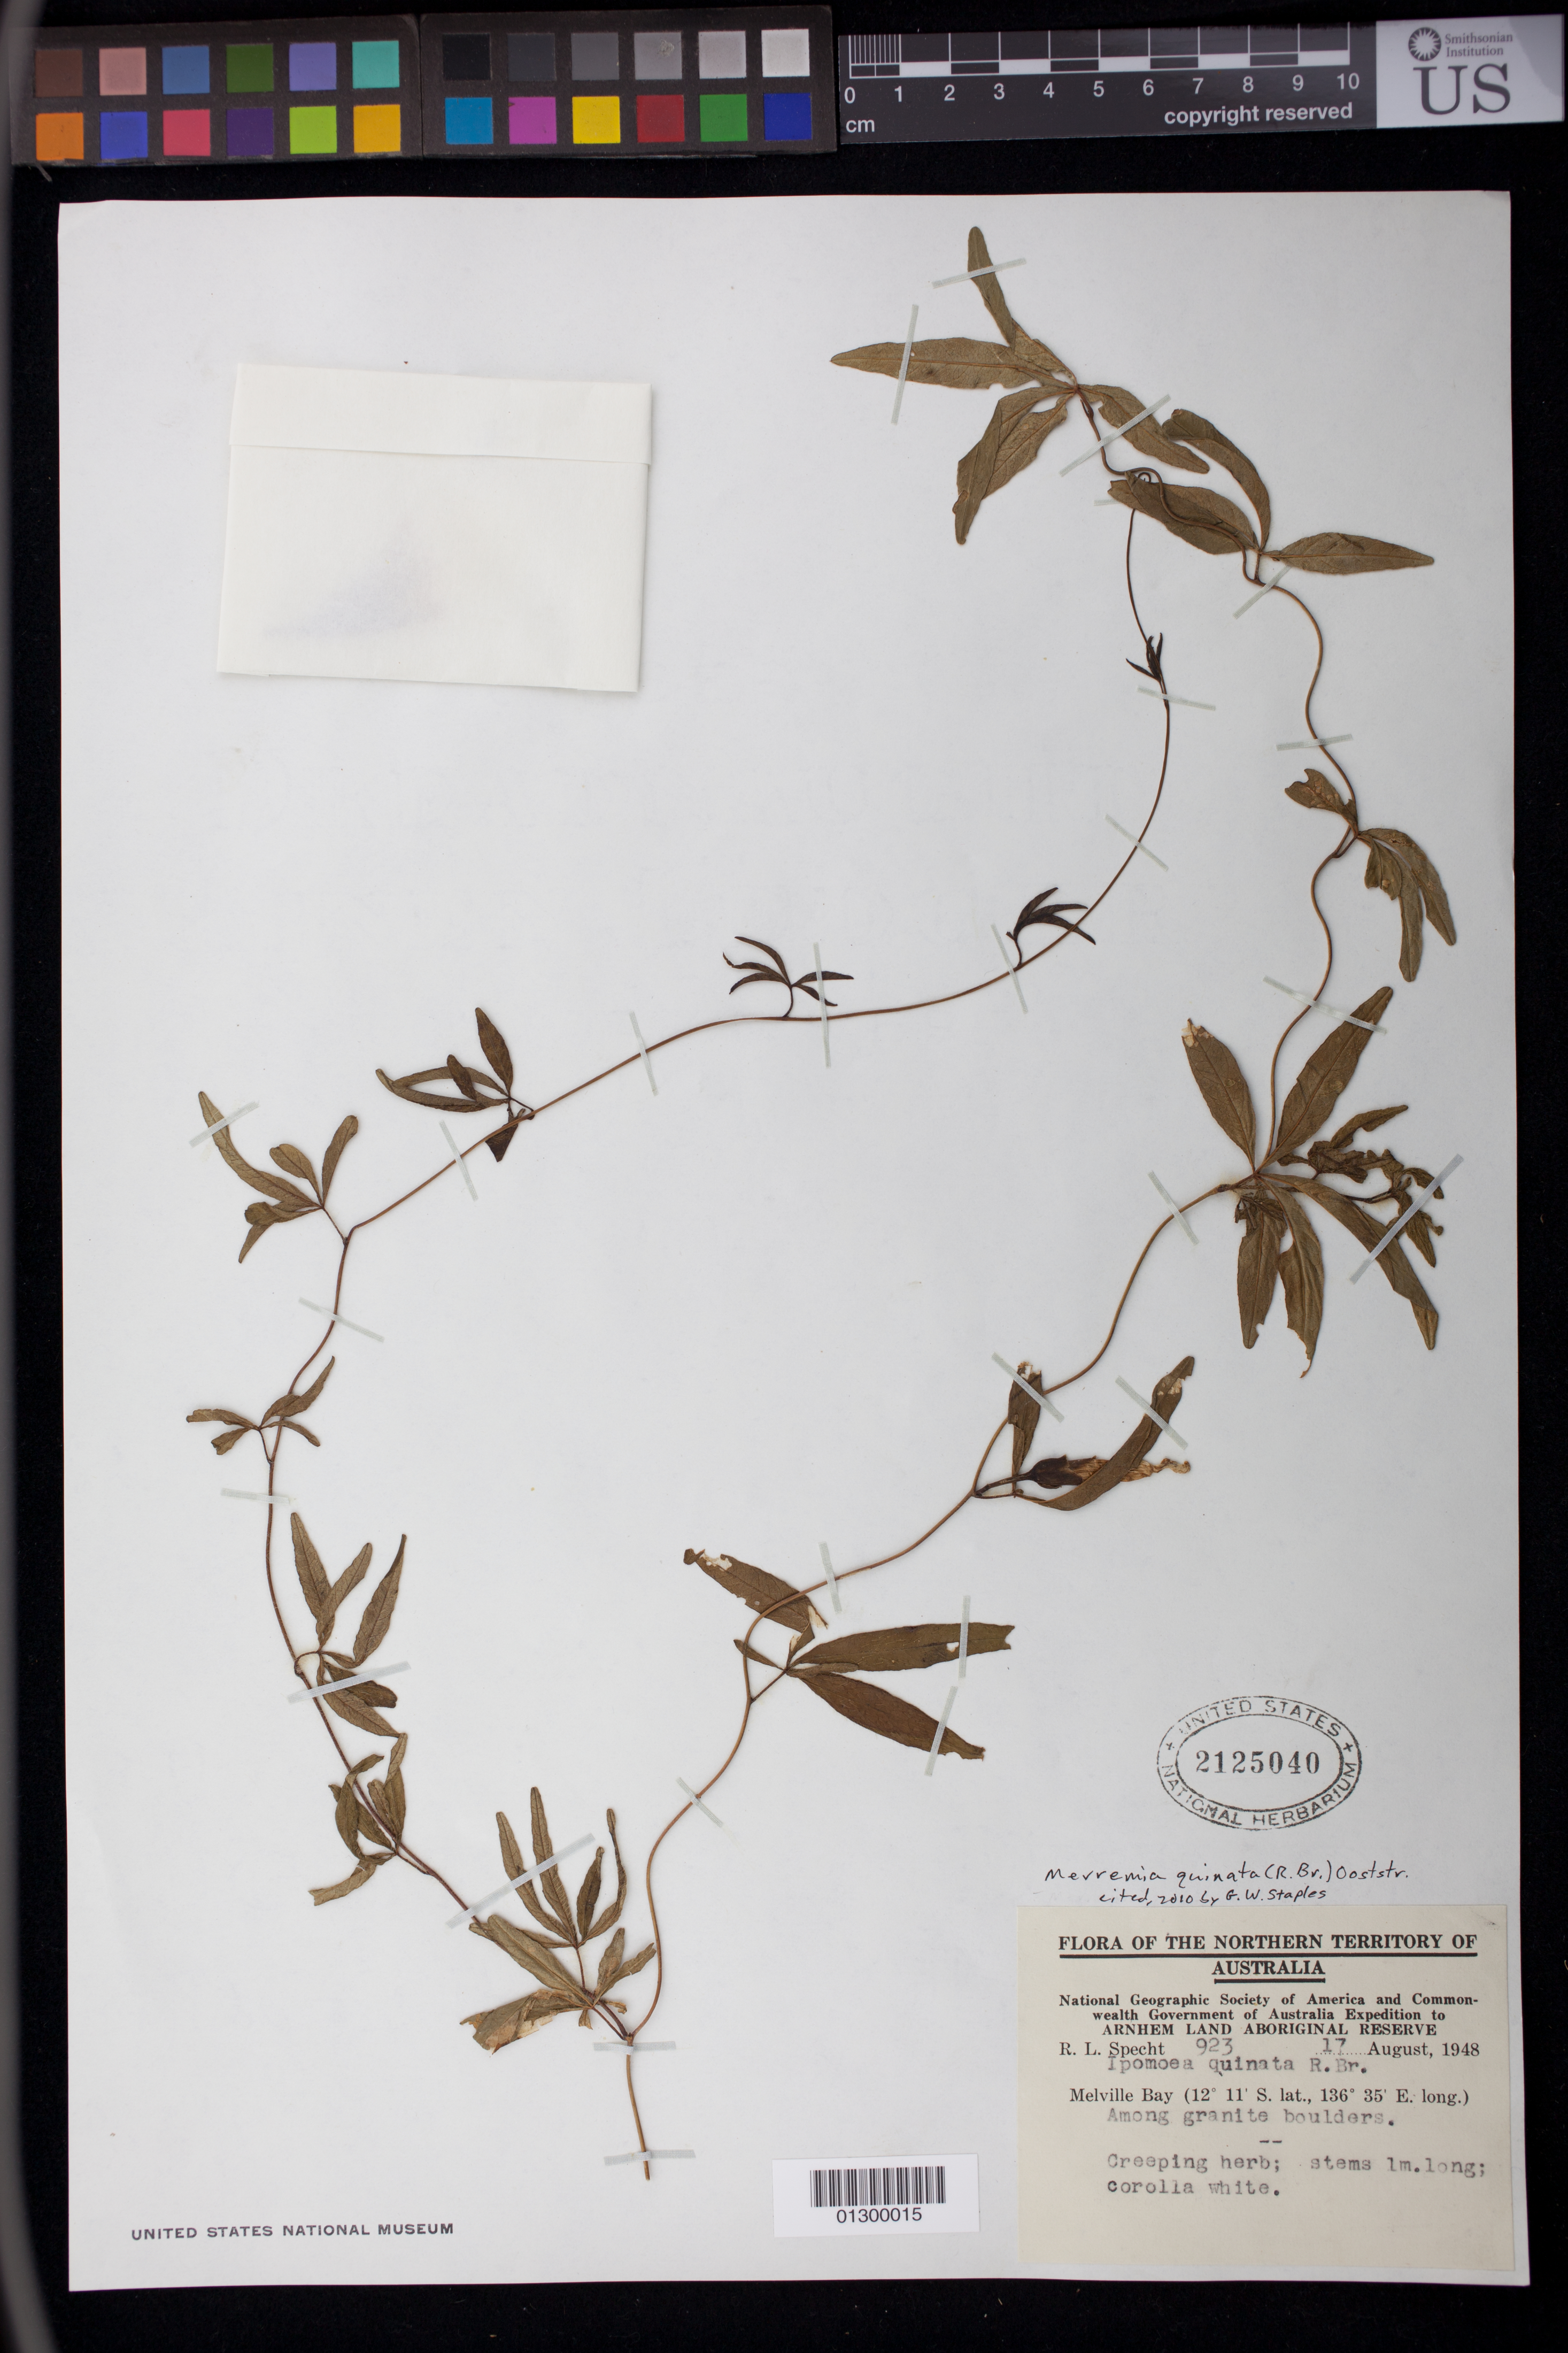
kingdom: Plantae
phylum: Tracheophyta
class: Magnoliopsida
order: Solanales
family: Convolvulaceae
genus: Distimake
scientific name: Distimake quinatus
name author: (R. Br.) A. R. Simões & Staples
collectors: R. L. Specht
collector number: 923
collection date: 1948-08-17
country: Australia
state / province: Northern Territory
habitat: Among granite boulders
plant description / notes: Creeping herb; stems 1 m. long; corolla white.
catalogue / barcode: US 2125040